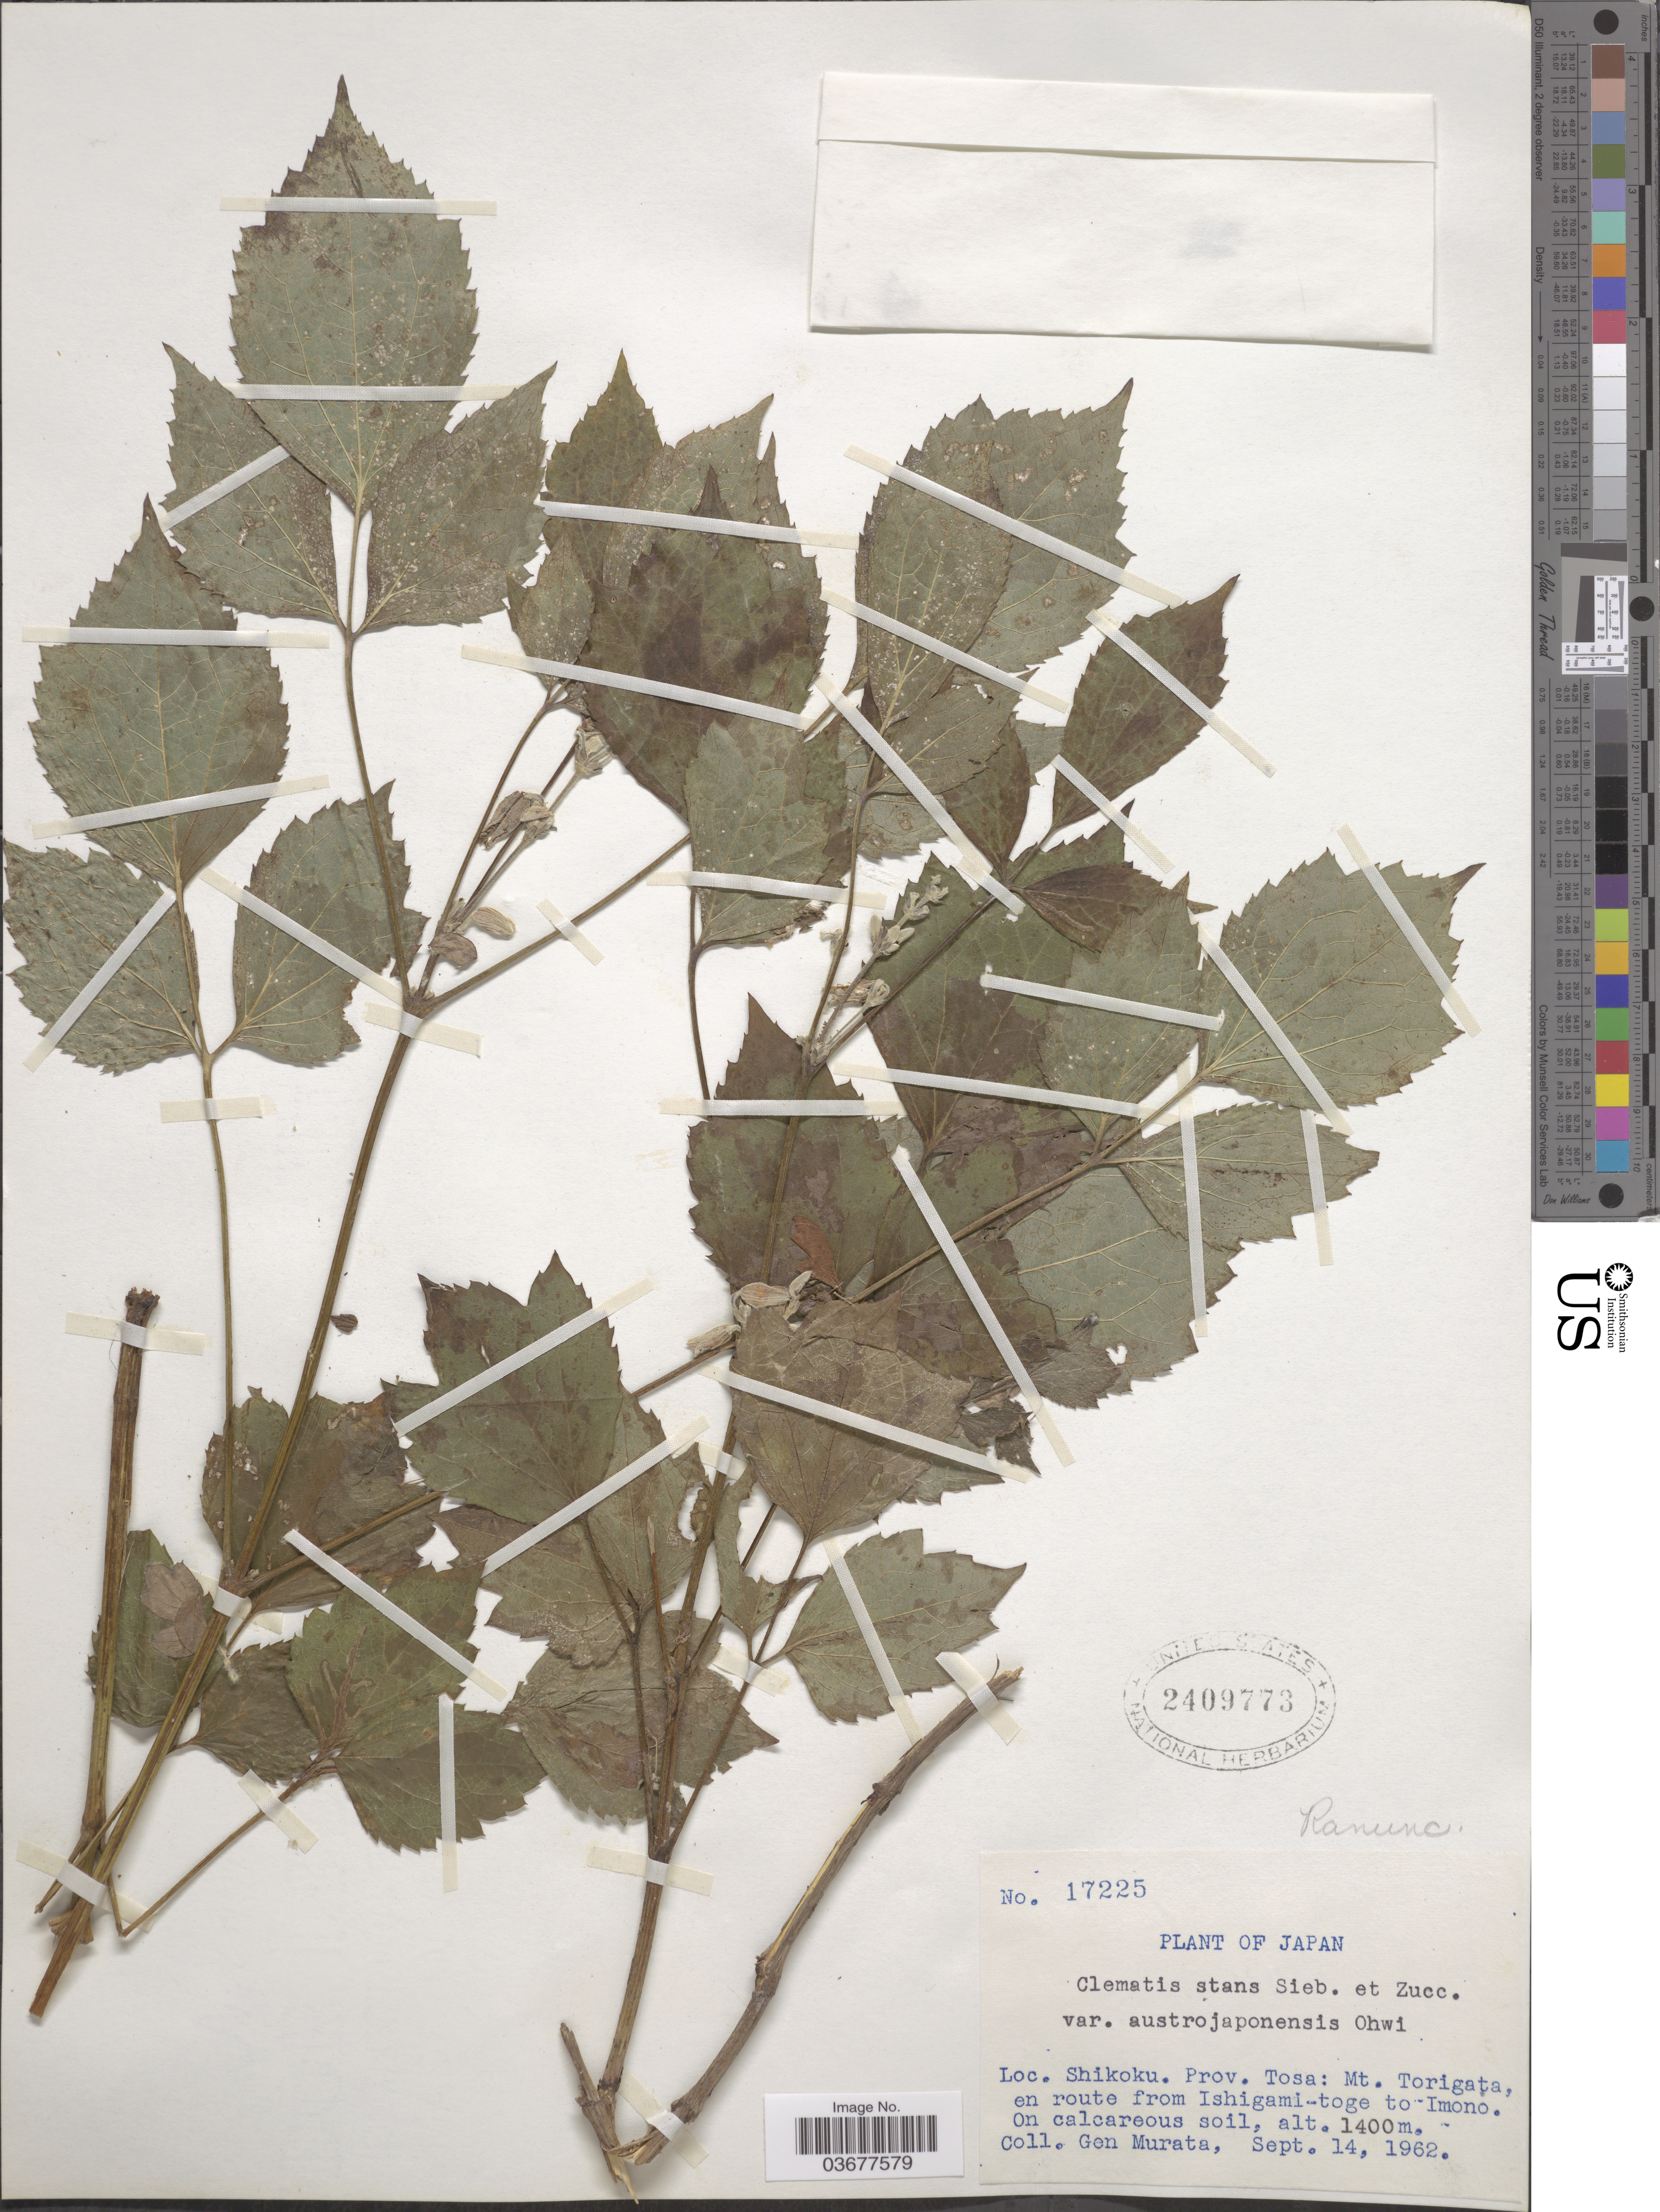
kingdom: Plantae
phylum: Tracheophyta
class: Magnoliopsida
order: Ranunculales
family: Ranunculaceae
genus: Clematis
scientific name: Clematis stans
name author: Siebold & Zucc.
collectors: G. Murata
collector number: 17225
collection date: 1962-09-14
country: Japan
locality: Shikoku. Prov. Tosa: Mt. Torigata, en route from Ishigami-toge to Imono.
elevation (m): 1400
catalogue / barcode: US 2409773